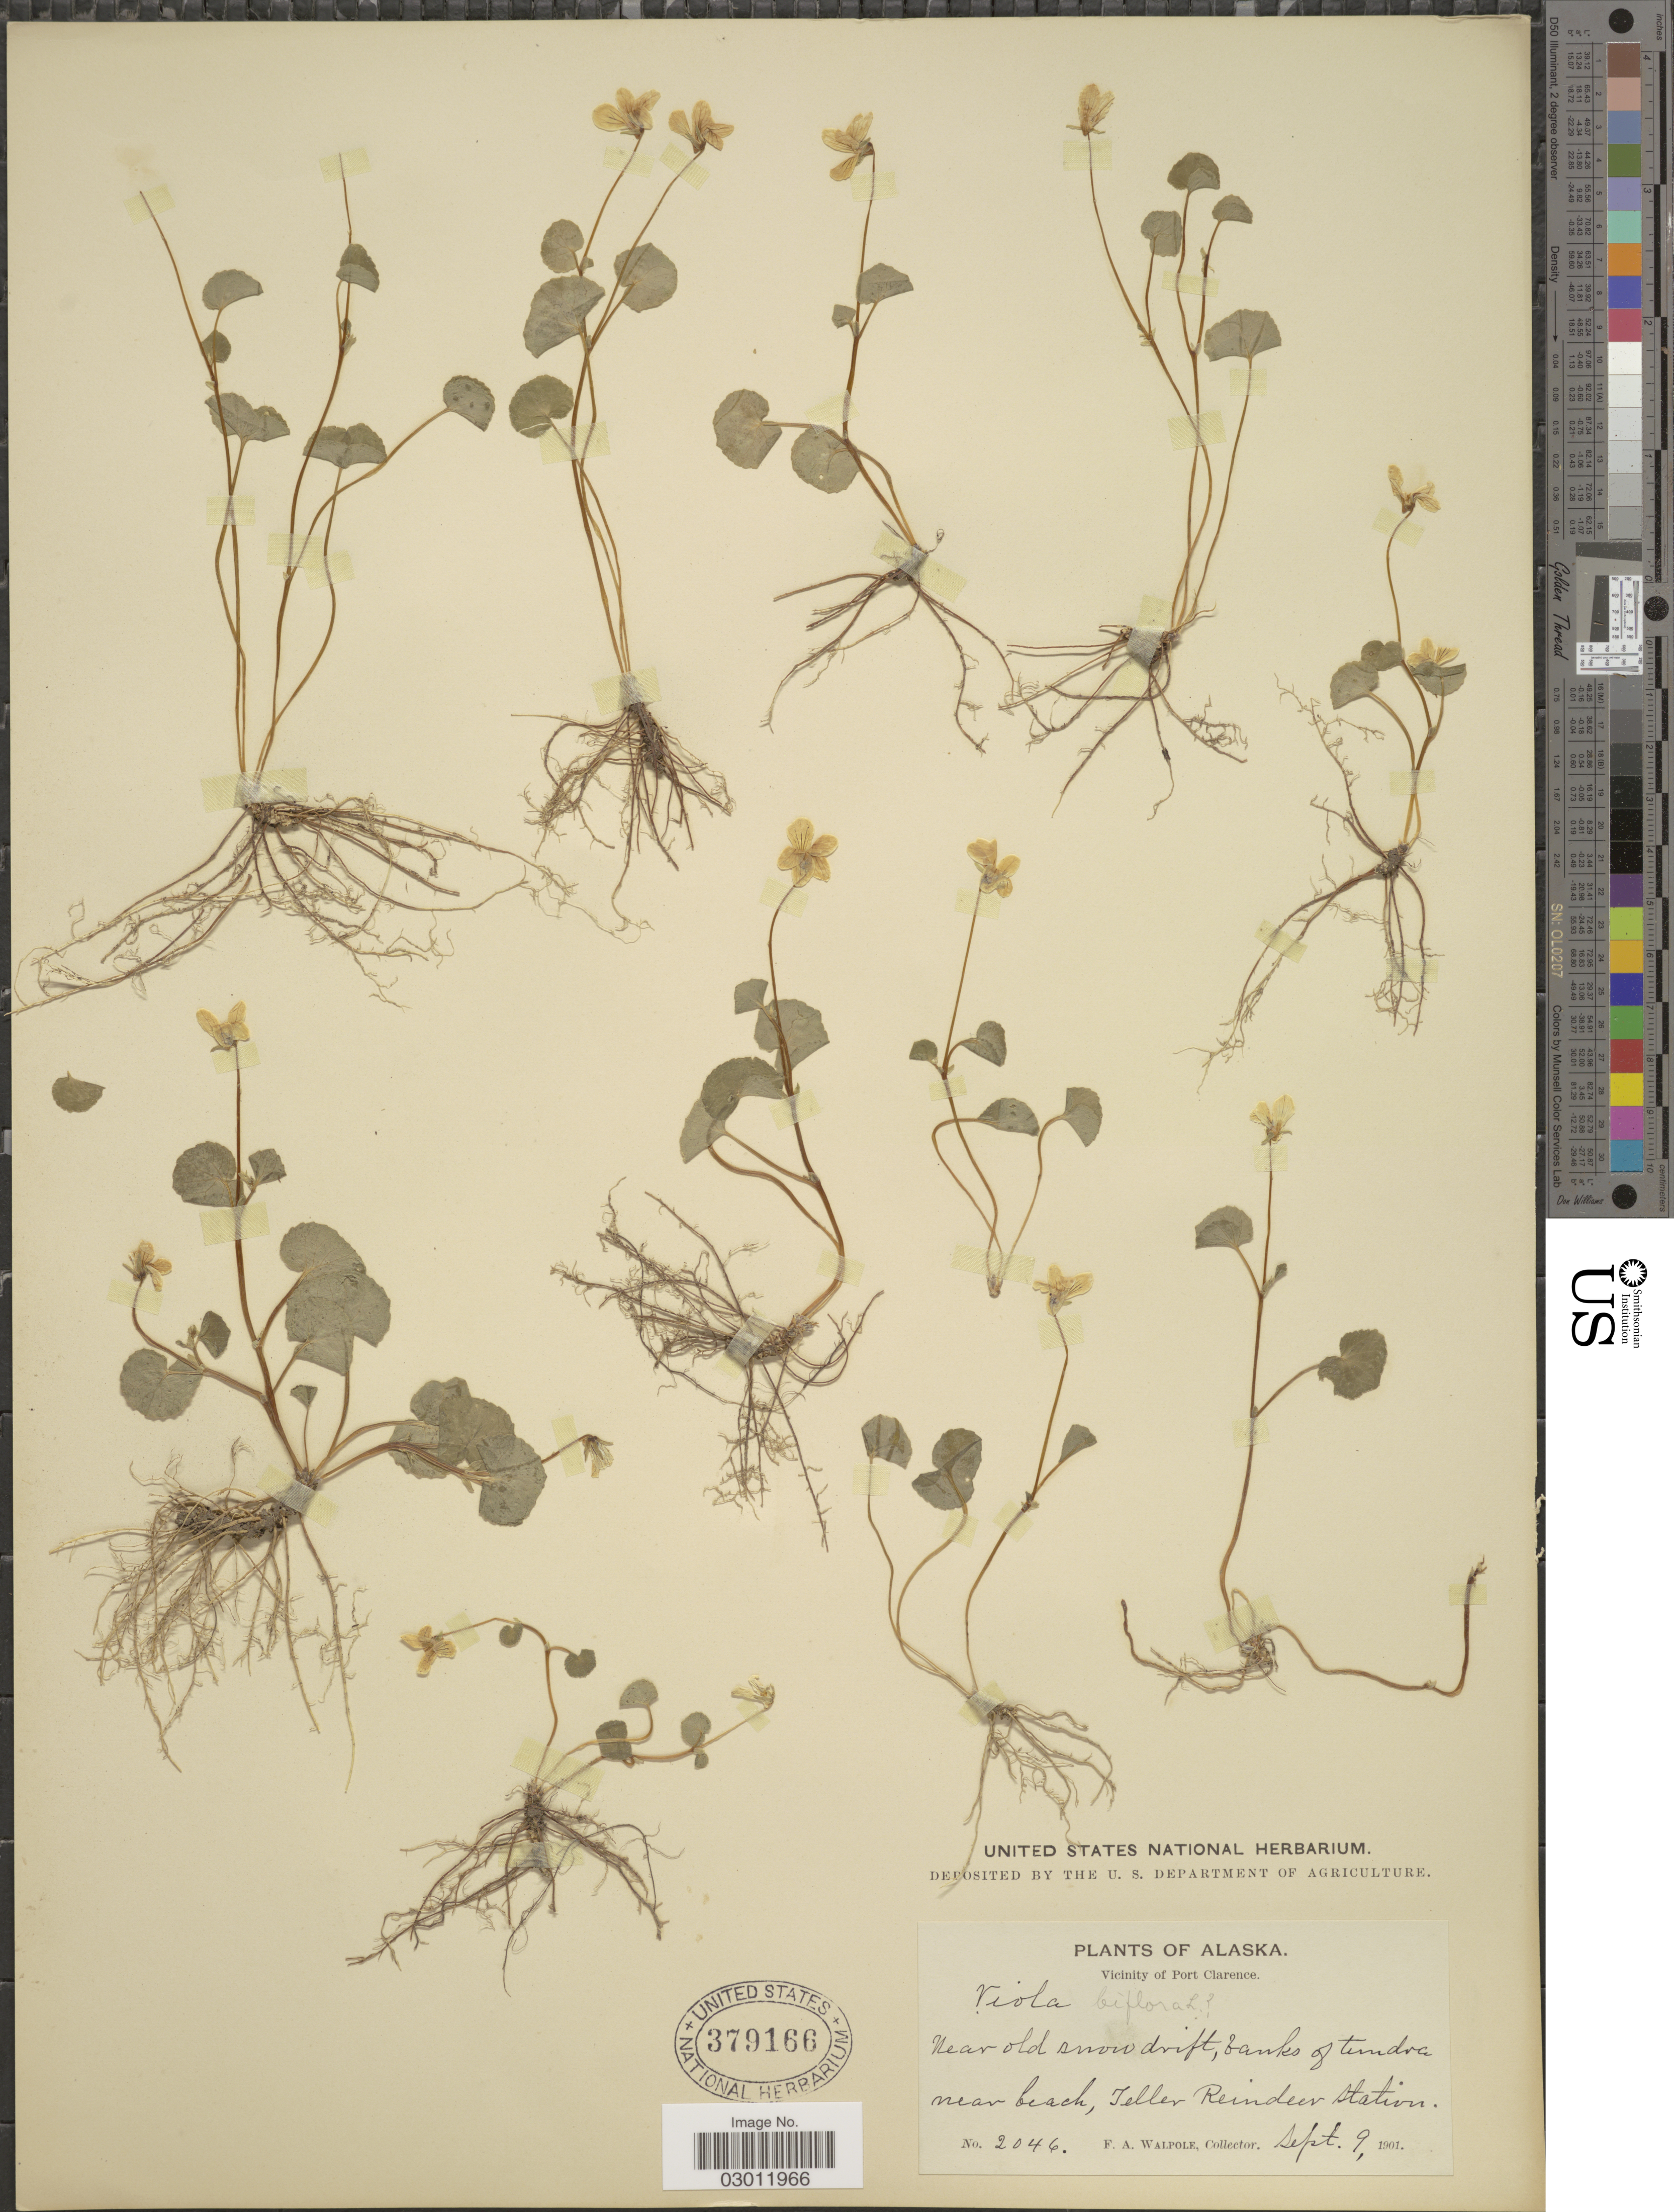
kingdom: Plantae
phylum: Tracheophyta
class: Magnoliopsida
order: Malpighiales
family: Violaceae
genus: Viola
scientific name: Viola biflora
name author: L.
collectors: F. Walpole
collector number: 2046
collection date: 1901-09-09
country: United States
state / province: Alaska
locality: Vicinity of Port Clarence. Near old snow drift, banks of tundra near beach, Teller Reindeer Station.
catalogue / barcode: US 379166